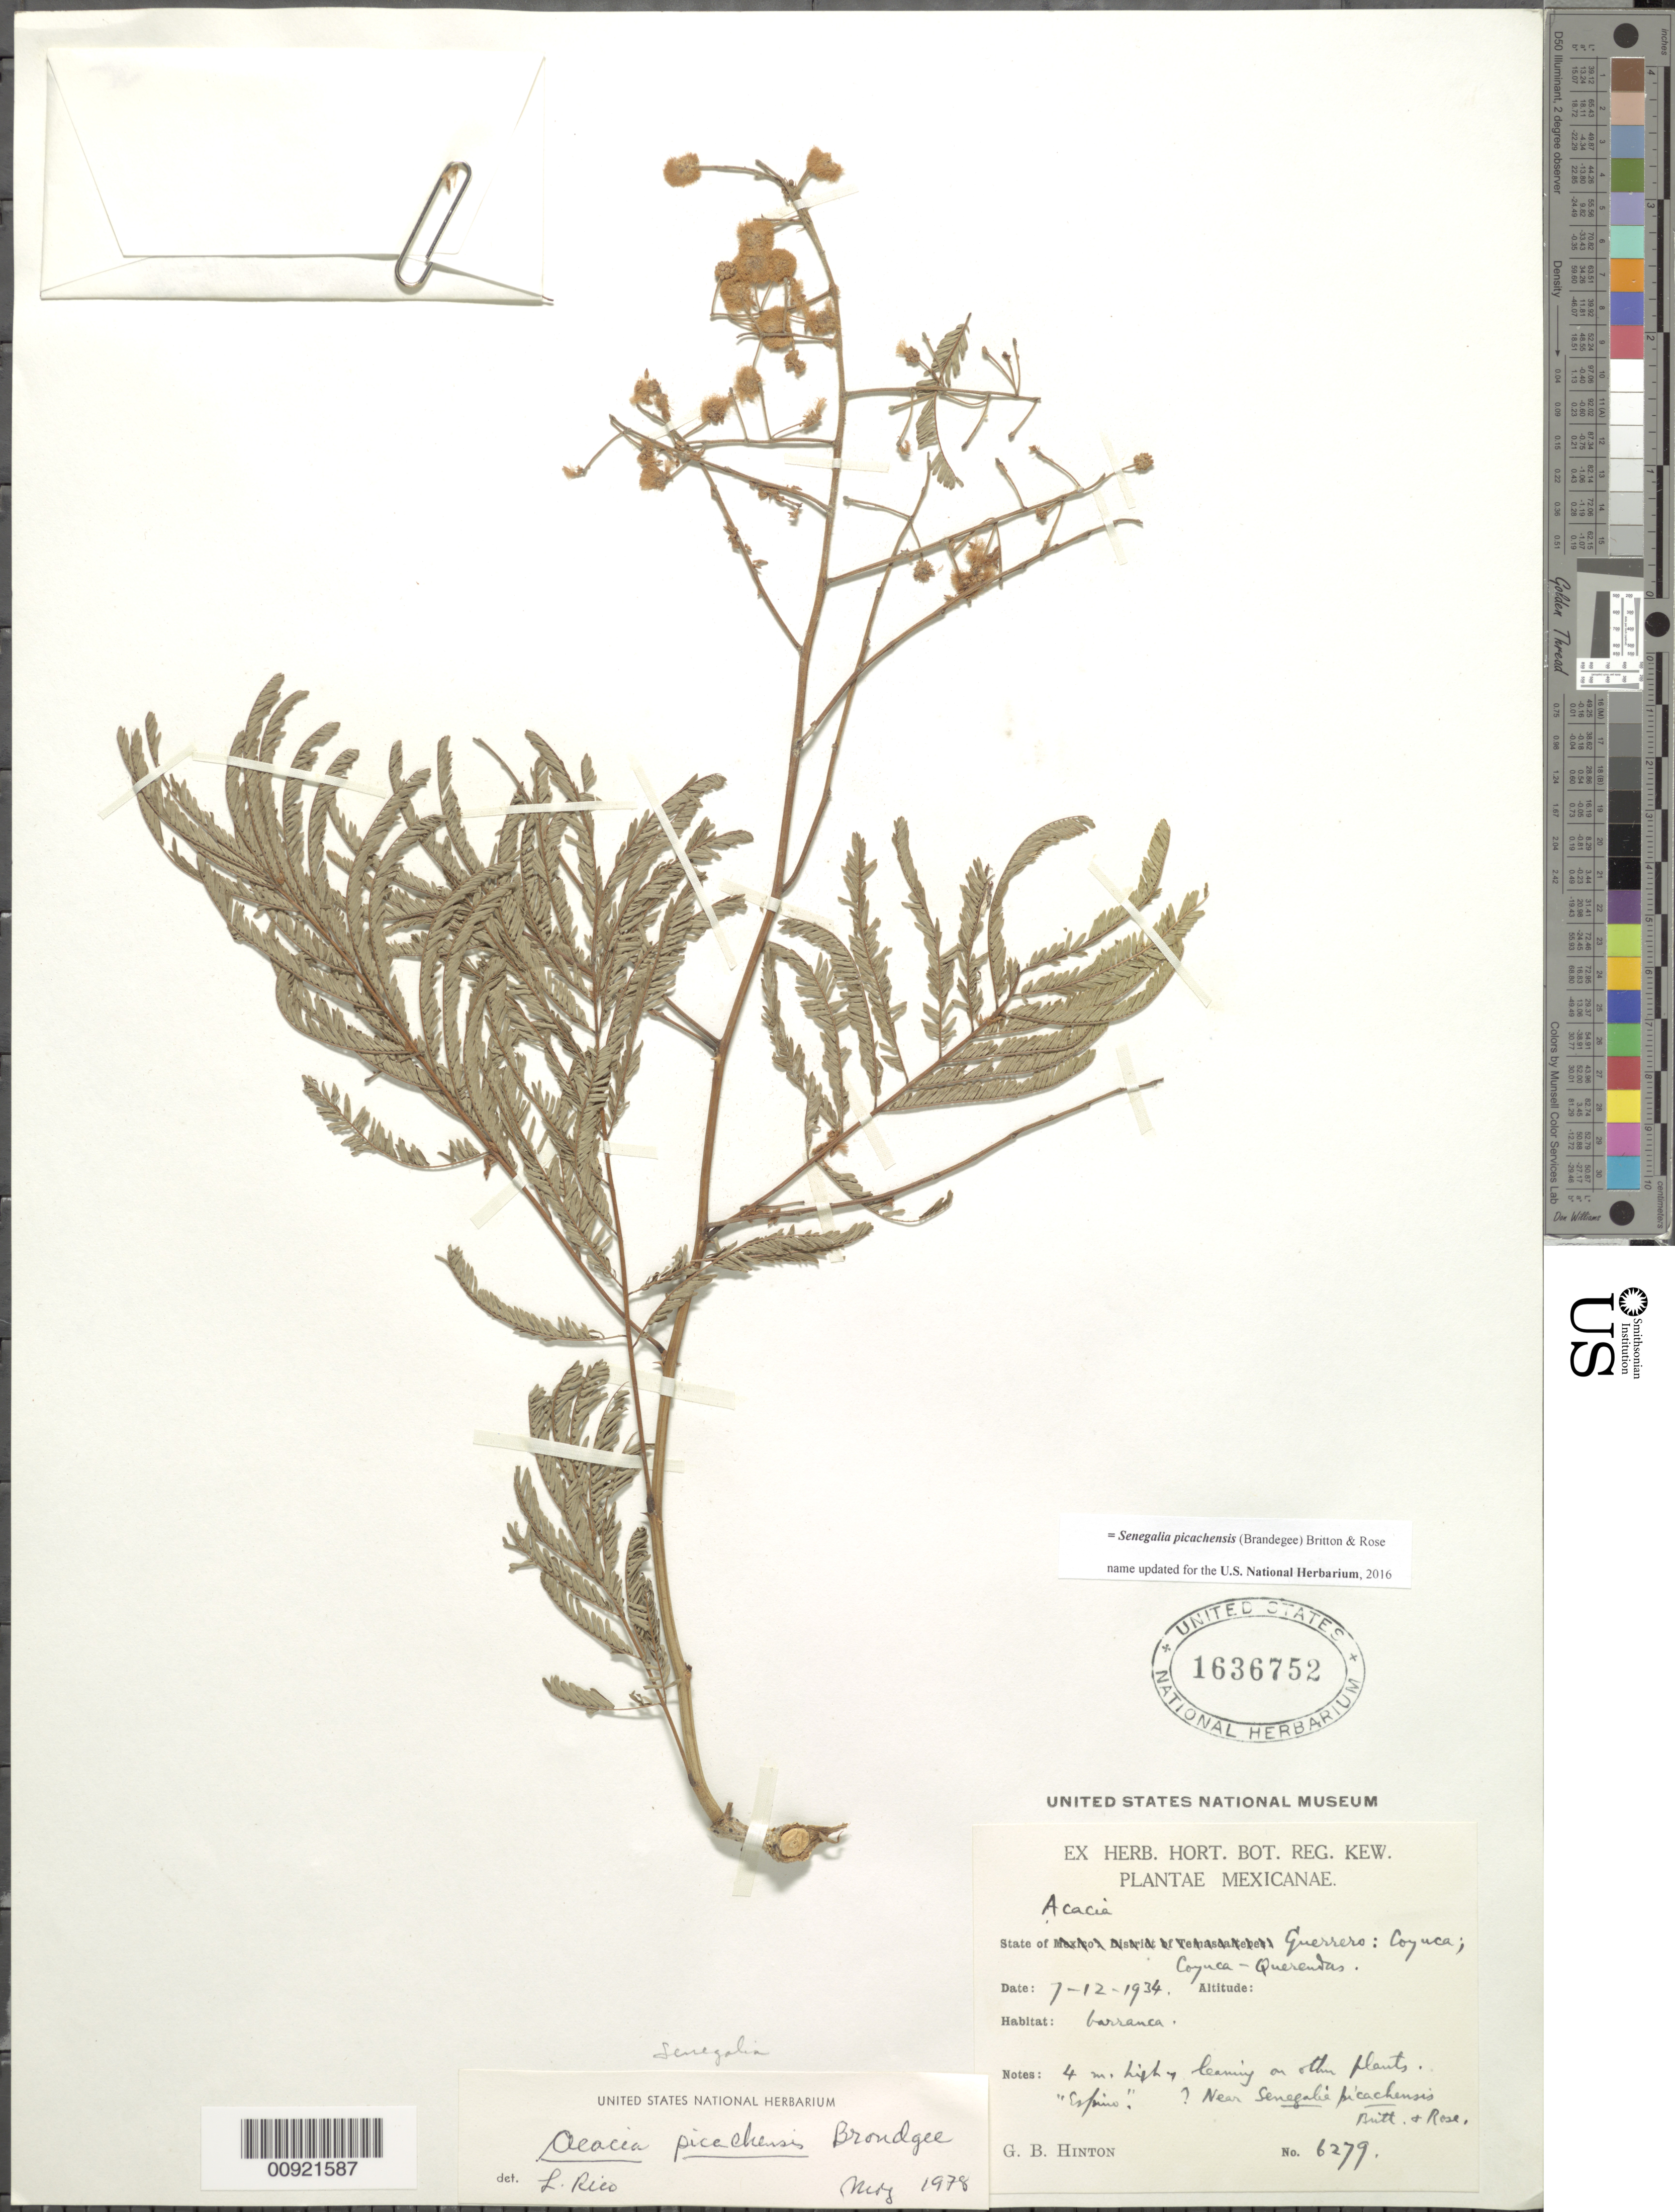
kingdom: Plantae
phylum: Tracheophyta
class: Magnoliopsida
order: Fabales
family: Fabaceae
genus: Senegalia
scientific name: Senegalia picachensis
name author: (Brandegee) Britton & Rose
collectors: G. B. Hinton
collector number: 6279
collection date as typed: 12 Jul 1934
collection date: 1934-07-12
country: Mexico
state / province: Guerrero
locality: Guerrero: Coyuca; Coyuca - Querendas.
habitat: Barranca. Leaning on other plants.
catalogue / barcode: US 1636752